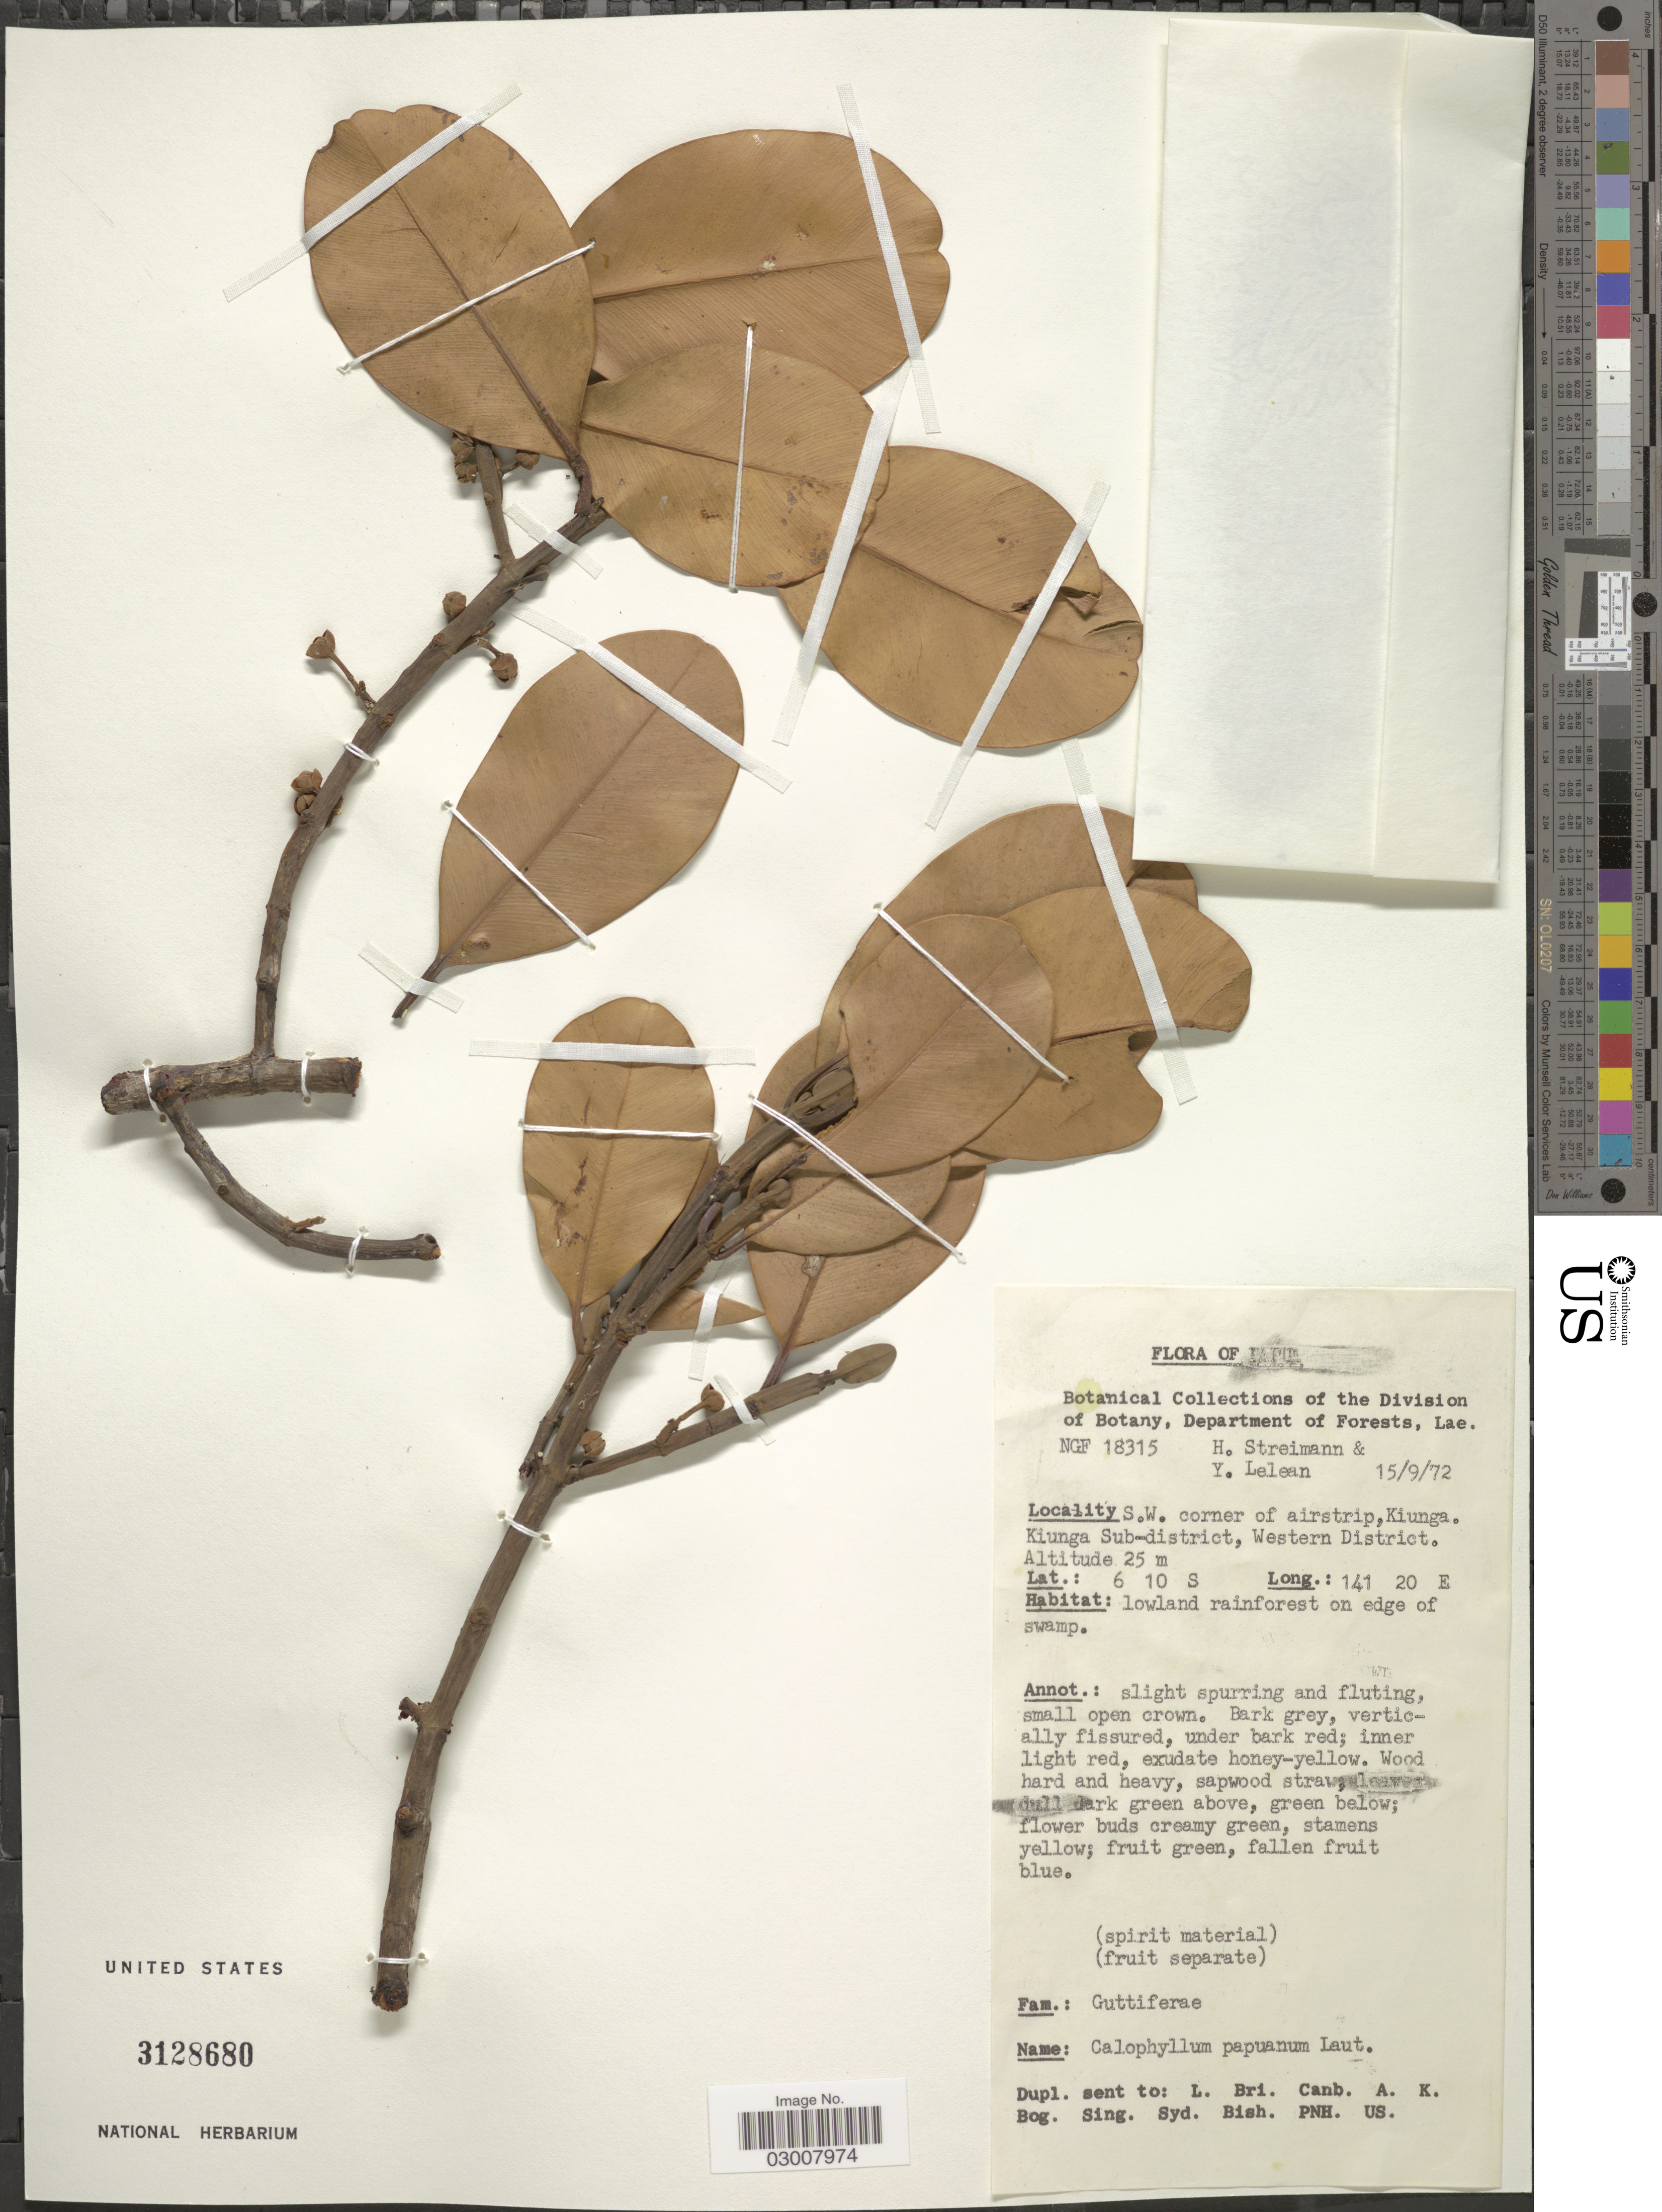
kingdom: Plantae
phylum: Tracheophyta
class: Magnoliopsida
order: Malpighiales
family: Calophyllaceae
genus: Calophyllum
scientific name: Calophyllum papuanum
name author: Lauterb.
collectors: H. Streimann & Y. Lelean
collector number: NGF 18315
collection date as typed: Transcribed d/m/y: 15/9/72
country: Papua New Guinea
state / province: Manus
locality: Papua. S.W. corner of airstrip, Kiunga. Kiunga Sub-district, Western District.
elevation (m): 25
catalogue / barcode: US 3128680